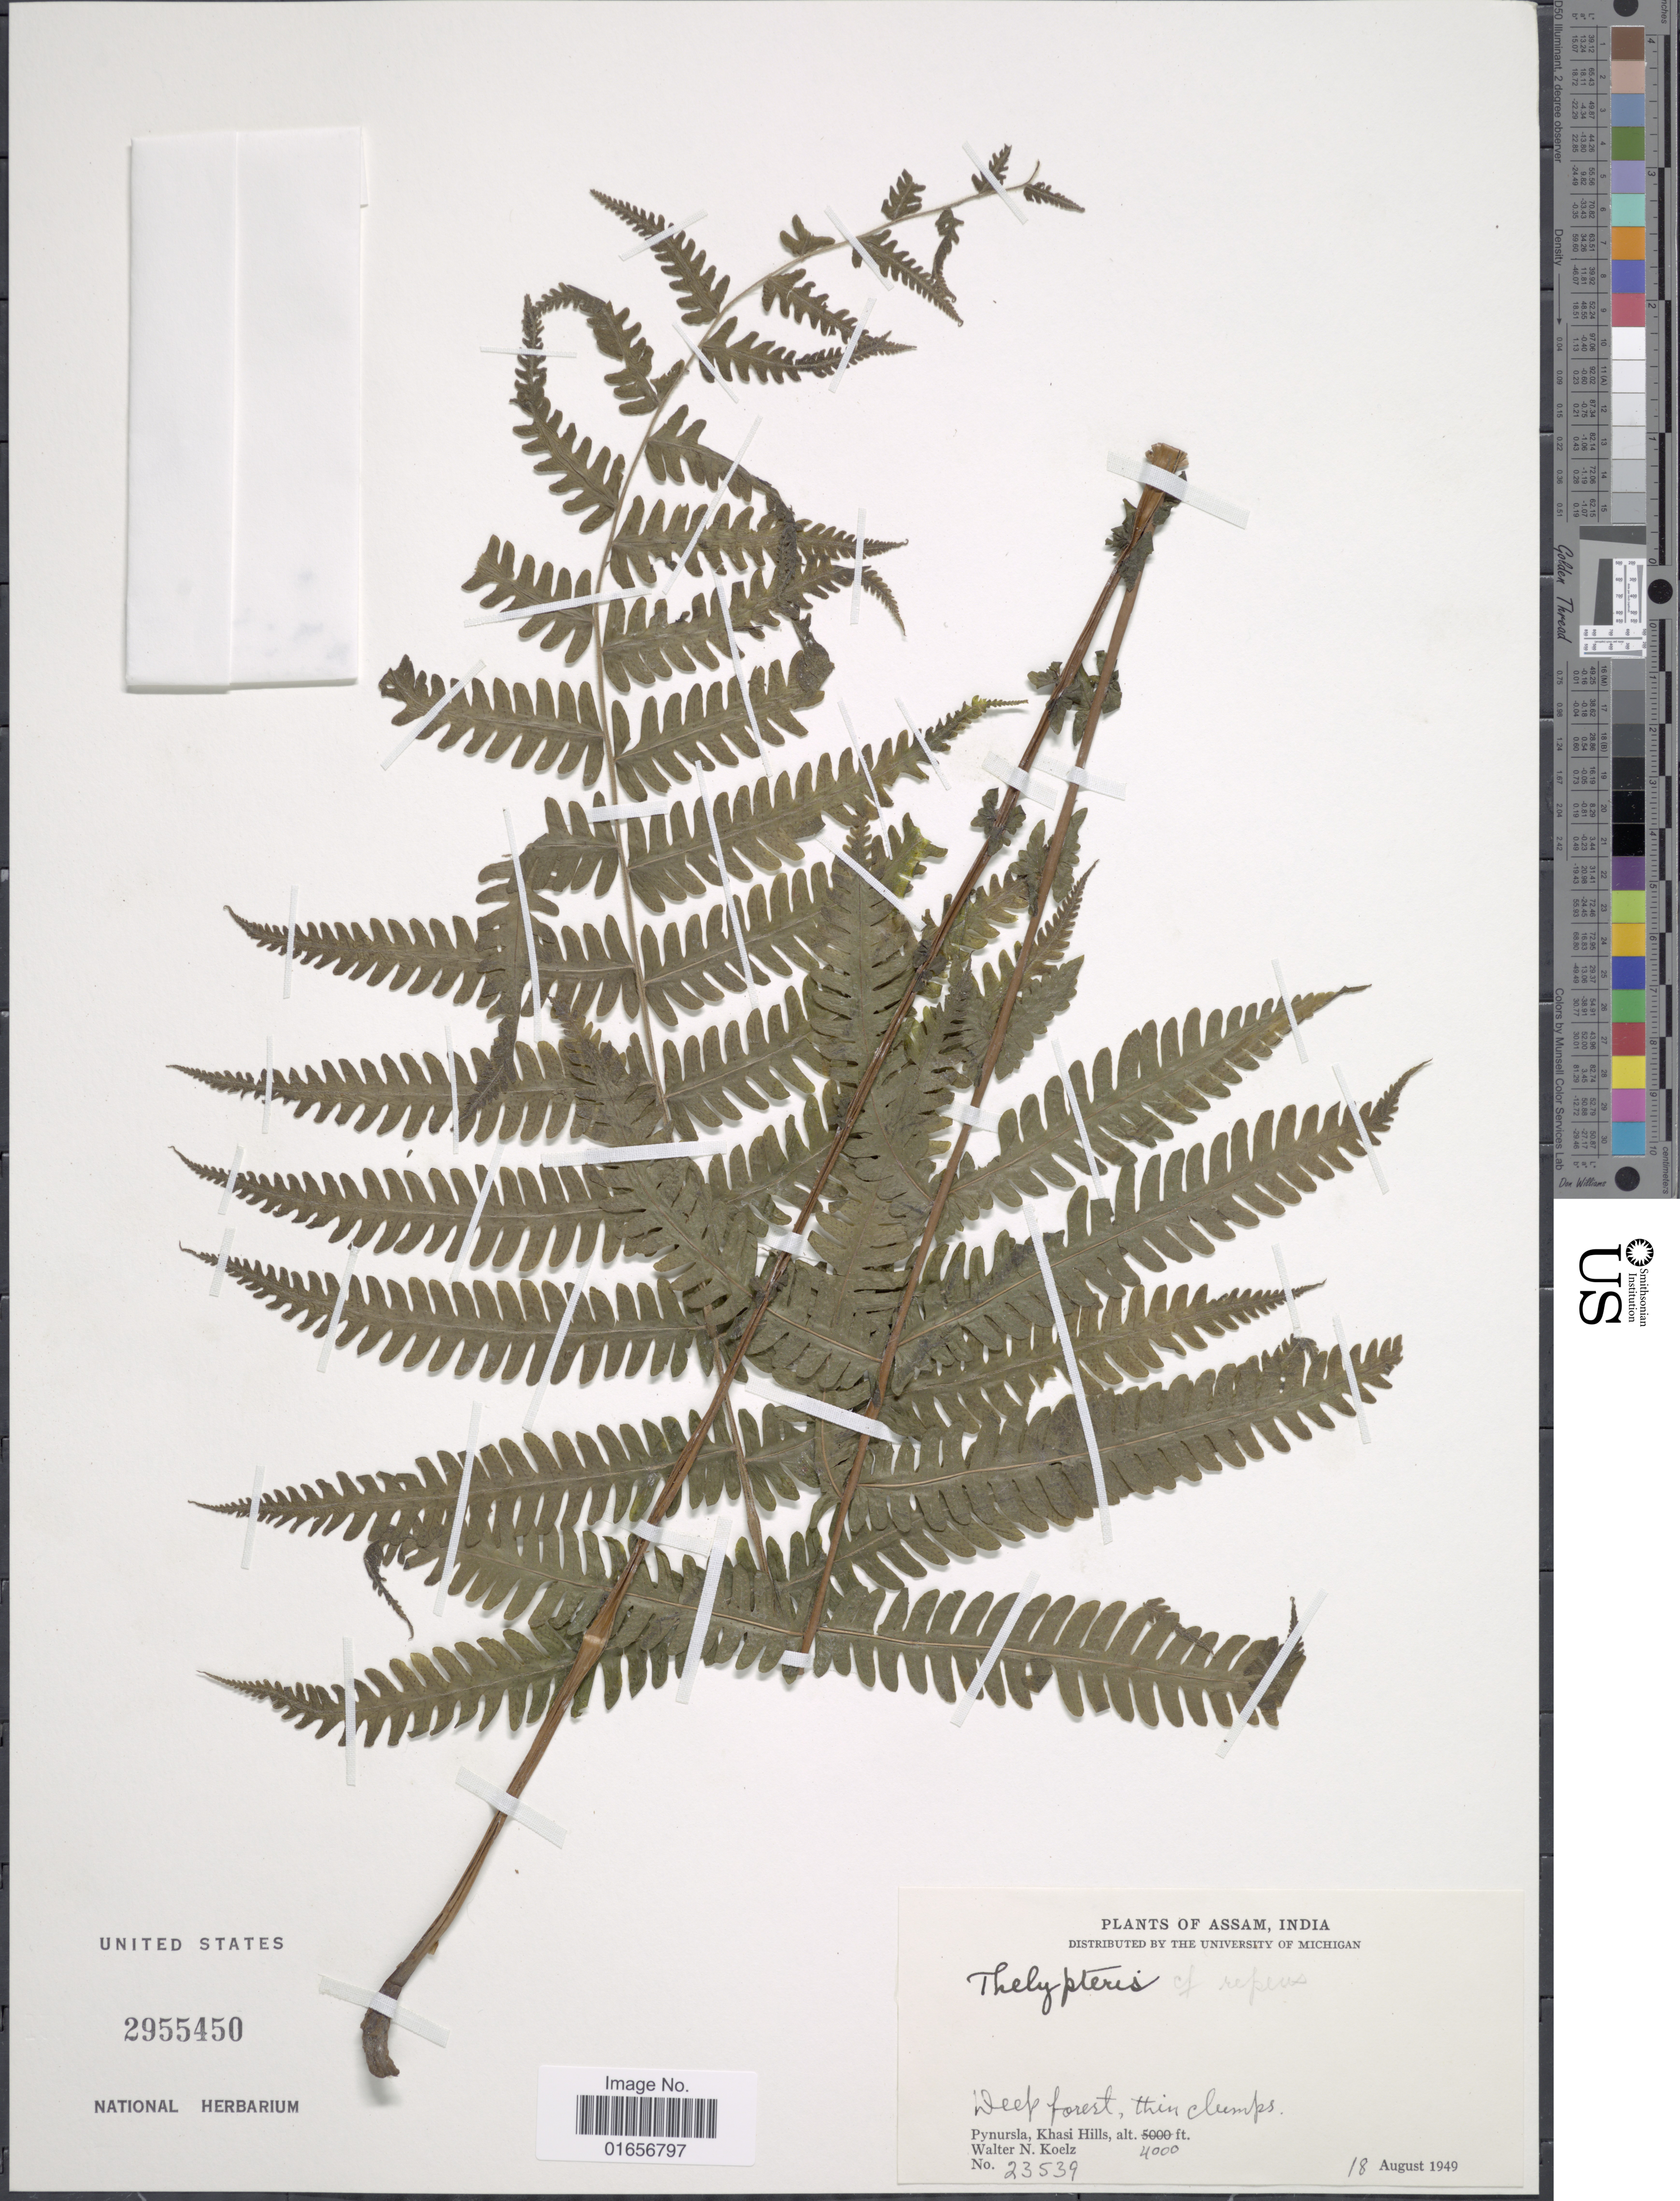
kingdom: Plantae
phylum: Tracheophyta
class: Polypodiopsida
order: Polypodiales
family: Thelypteridaceae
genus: Pseudocyclosorus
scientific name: Pseudocyclosorus repens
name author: (C. Hope) Ching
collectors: W. N. Koelz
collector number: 23539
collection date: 1949-08-18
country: India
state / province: Meghalaya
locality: Pynursla, Khasi Hills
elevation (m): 1219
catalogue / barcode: US 2955450